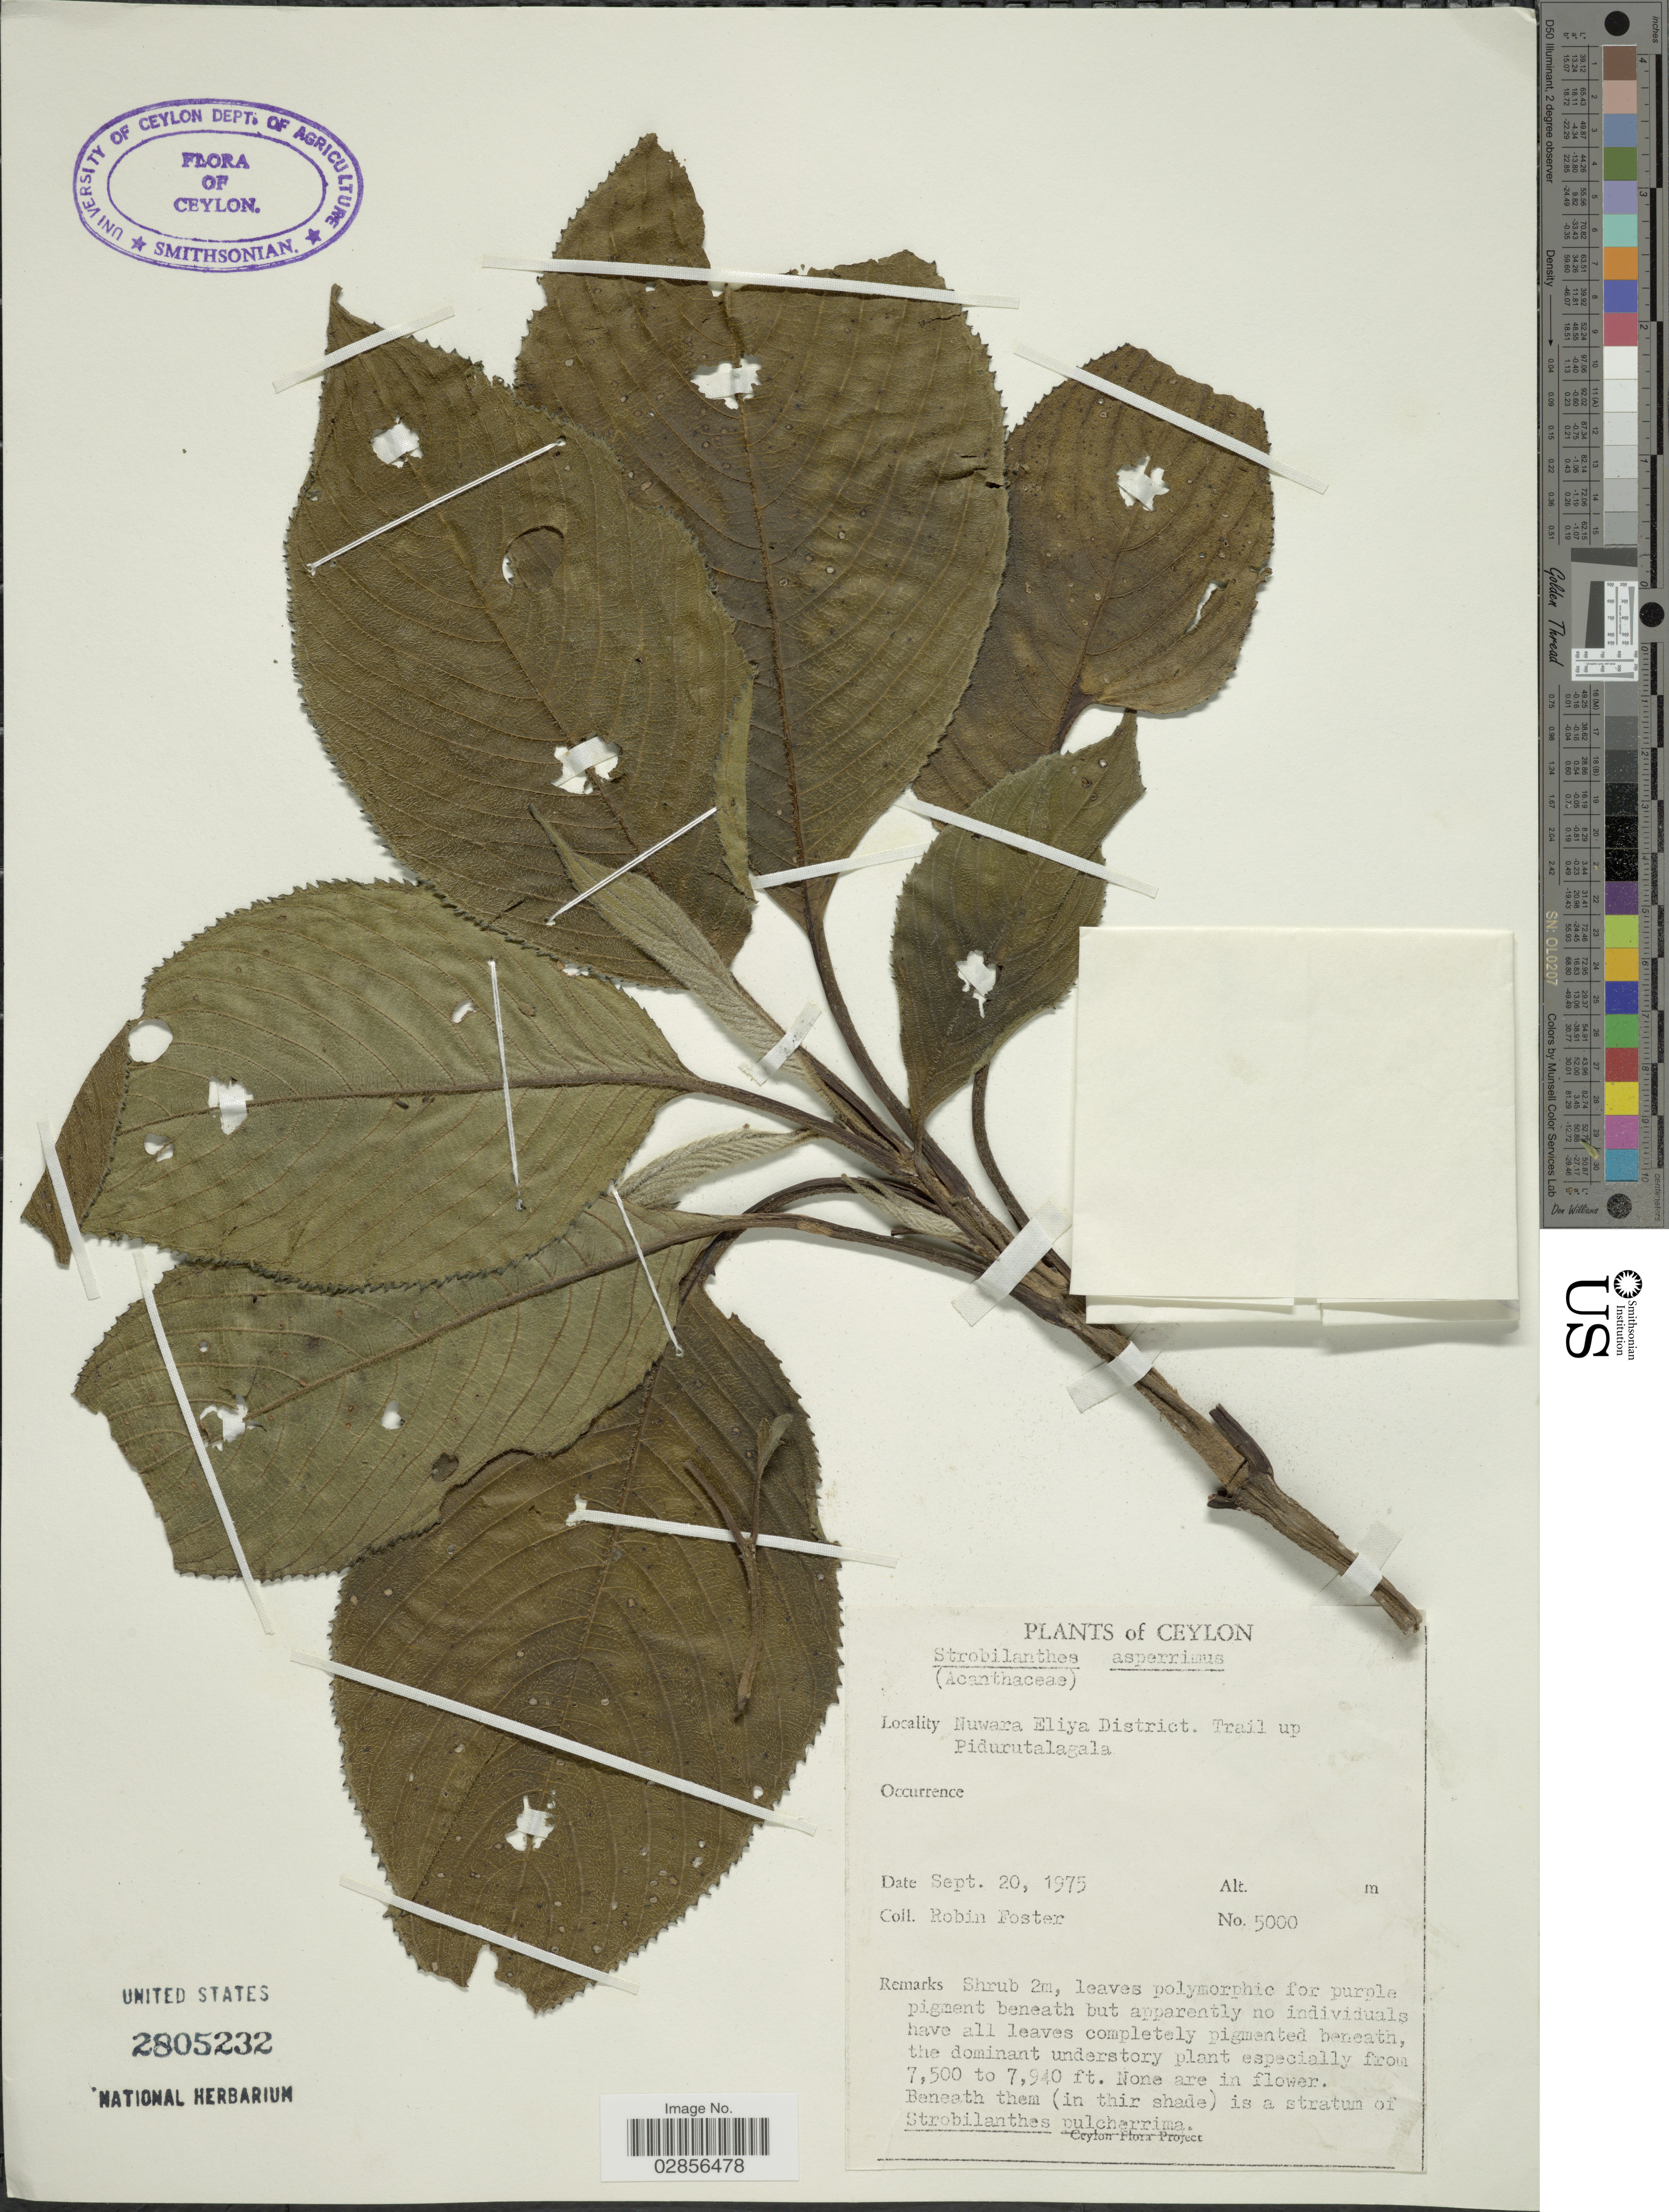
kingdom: Plantae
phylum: Tracheophyta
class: Magnoliopsida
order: Lamiales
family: Acanthaceae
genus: Strobilanthes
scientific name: Strobilanthes lupulina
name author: Nees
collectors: R. B. Foster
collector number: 5000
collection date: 1975-09-20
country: Sri Lanka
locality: Ceylon. Nuwara Eliya District. Trail up Pidurutalagala.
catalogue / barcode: US 2805232